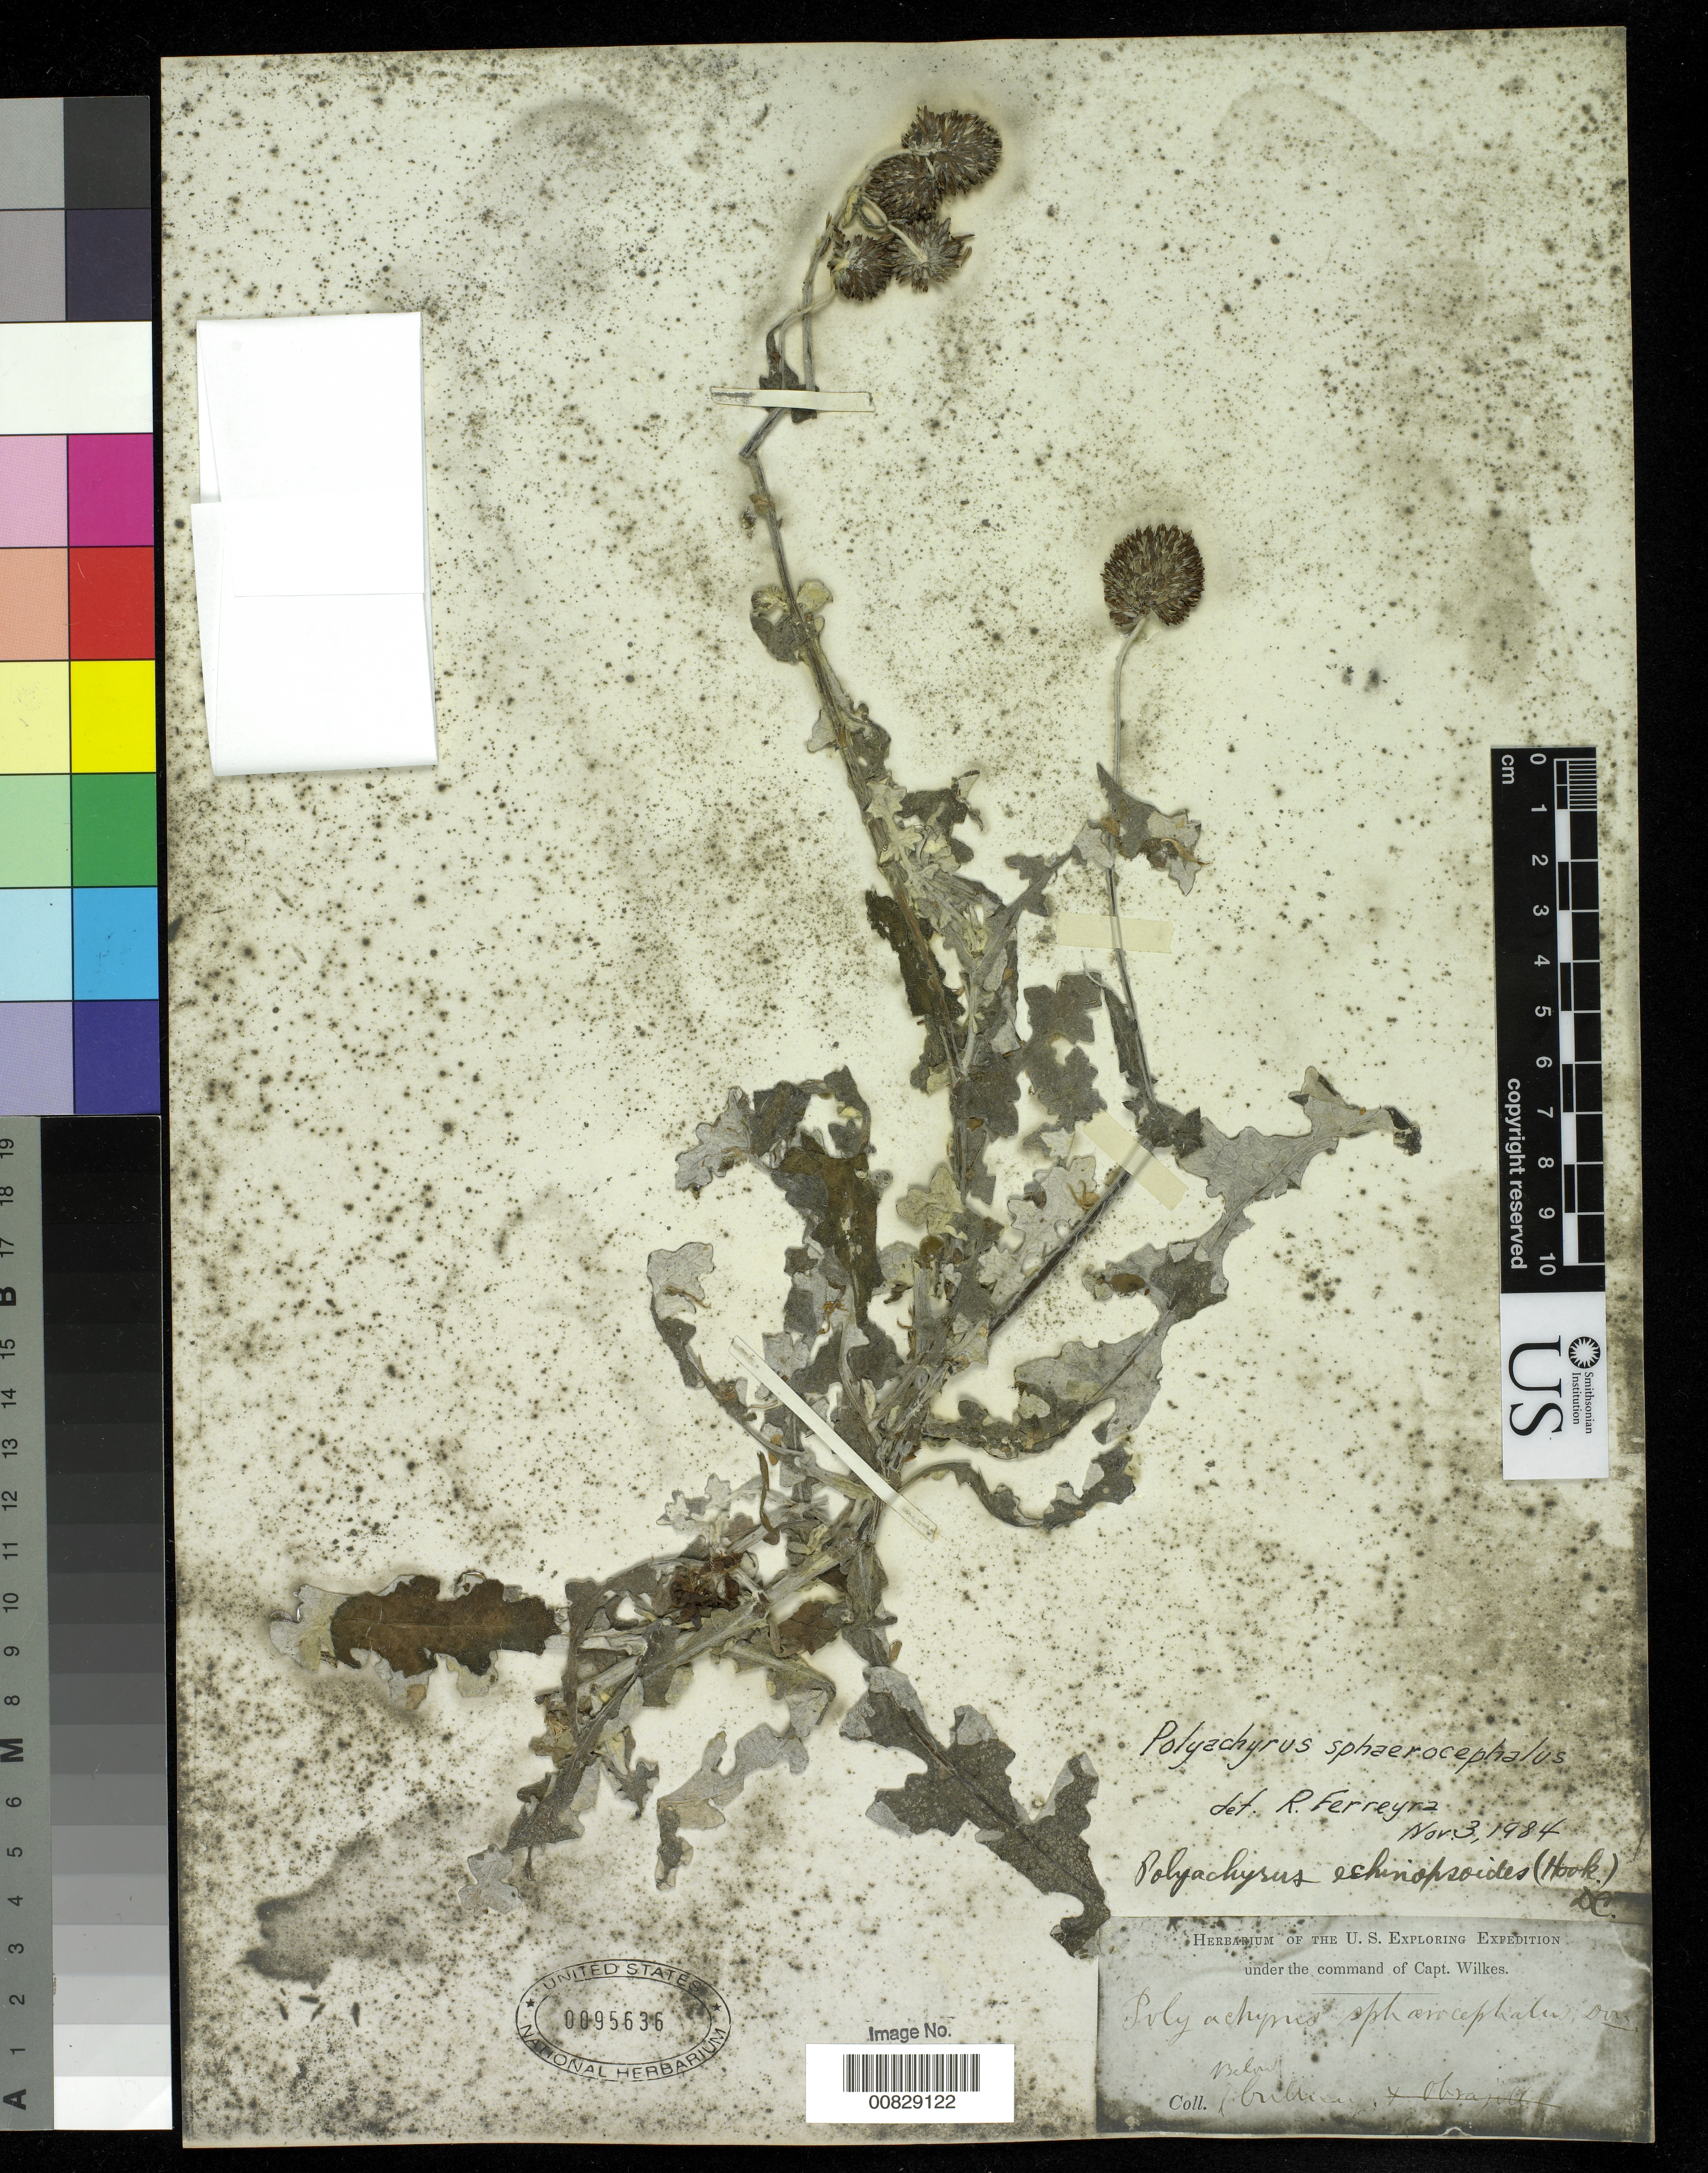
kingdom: Plantae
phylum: Tracheophyta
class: Magnoliopsida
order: Asterales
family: Asteraceae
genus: Polyachyrus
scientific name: Polyachyrus sphaerocephalus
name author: D. Don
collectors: Wilkes Explor. Exped.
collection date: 1838/1842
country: Peru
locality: below Culluay & Obrajillo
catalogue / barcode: US 95636